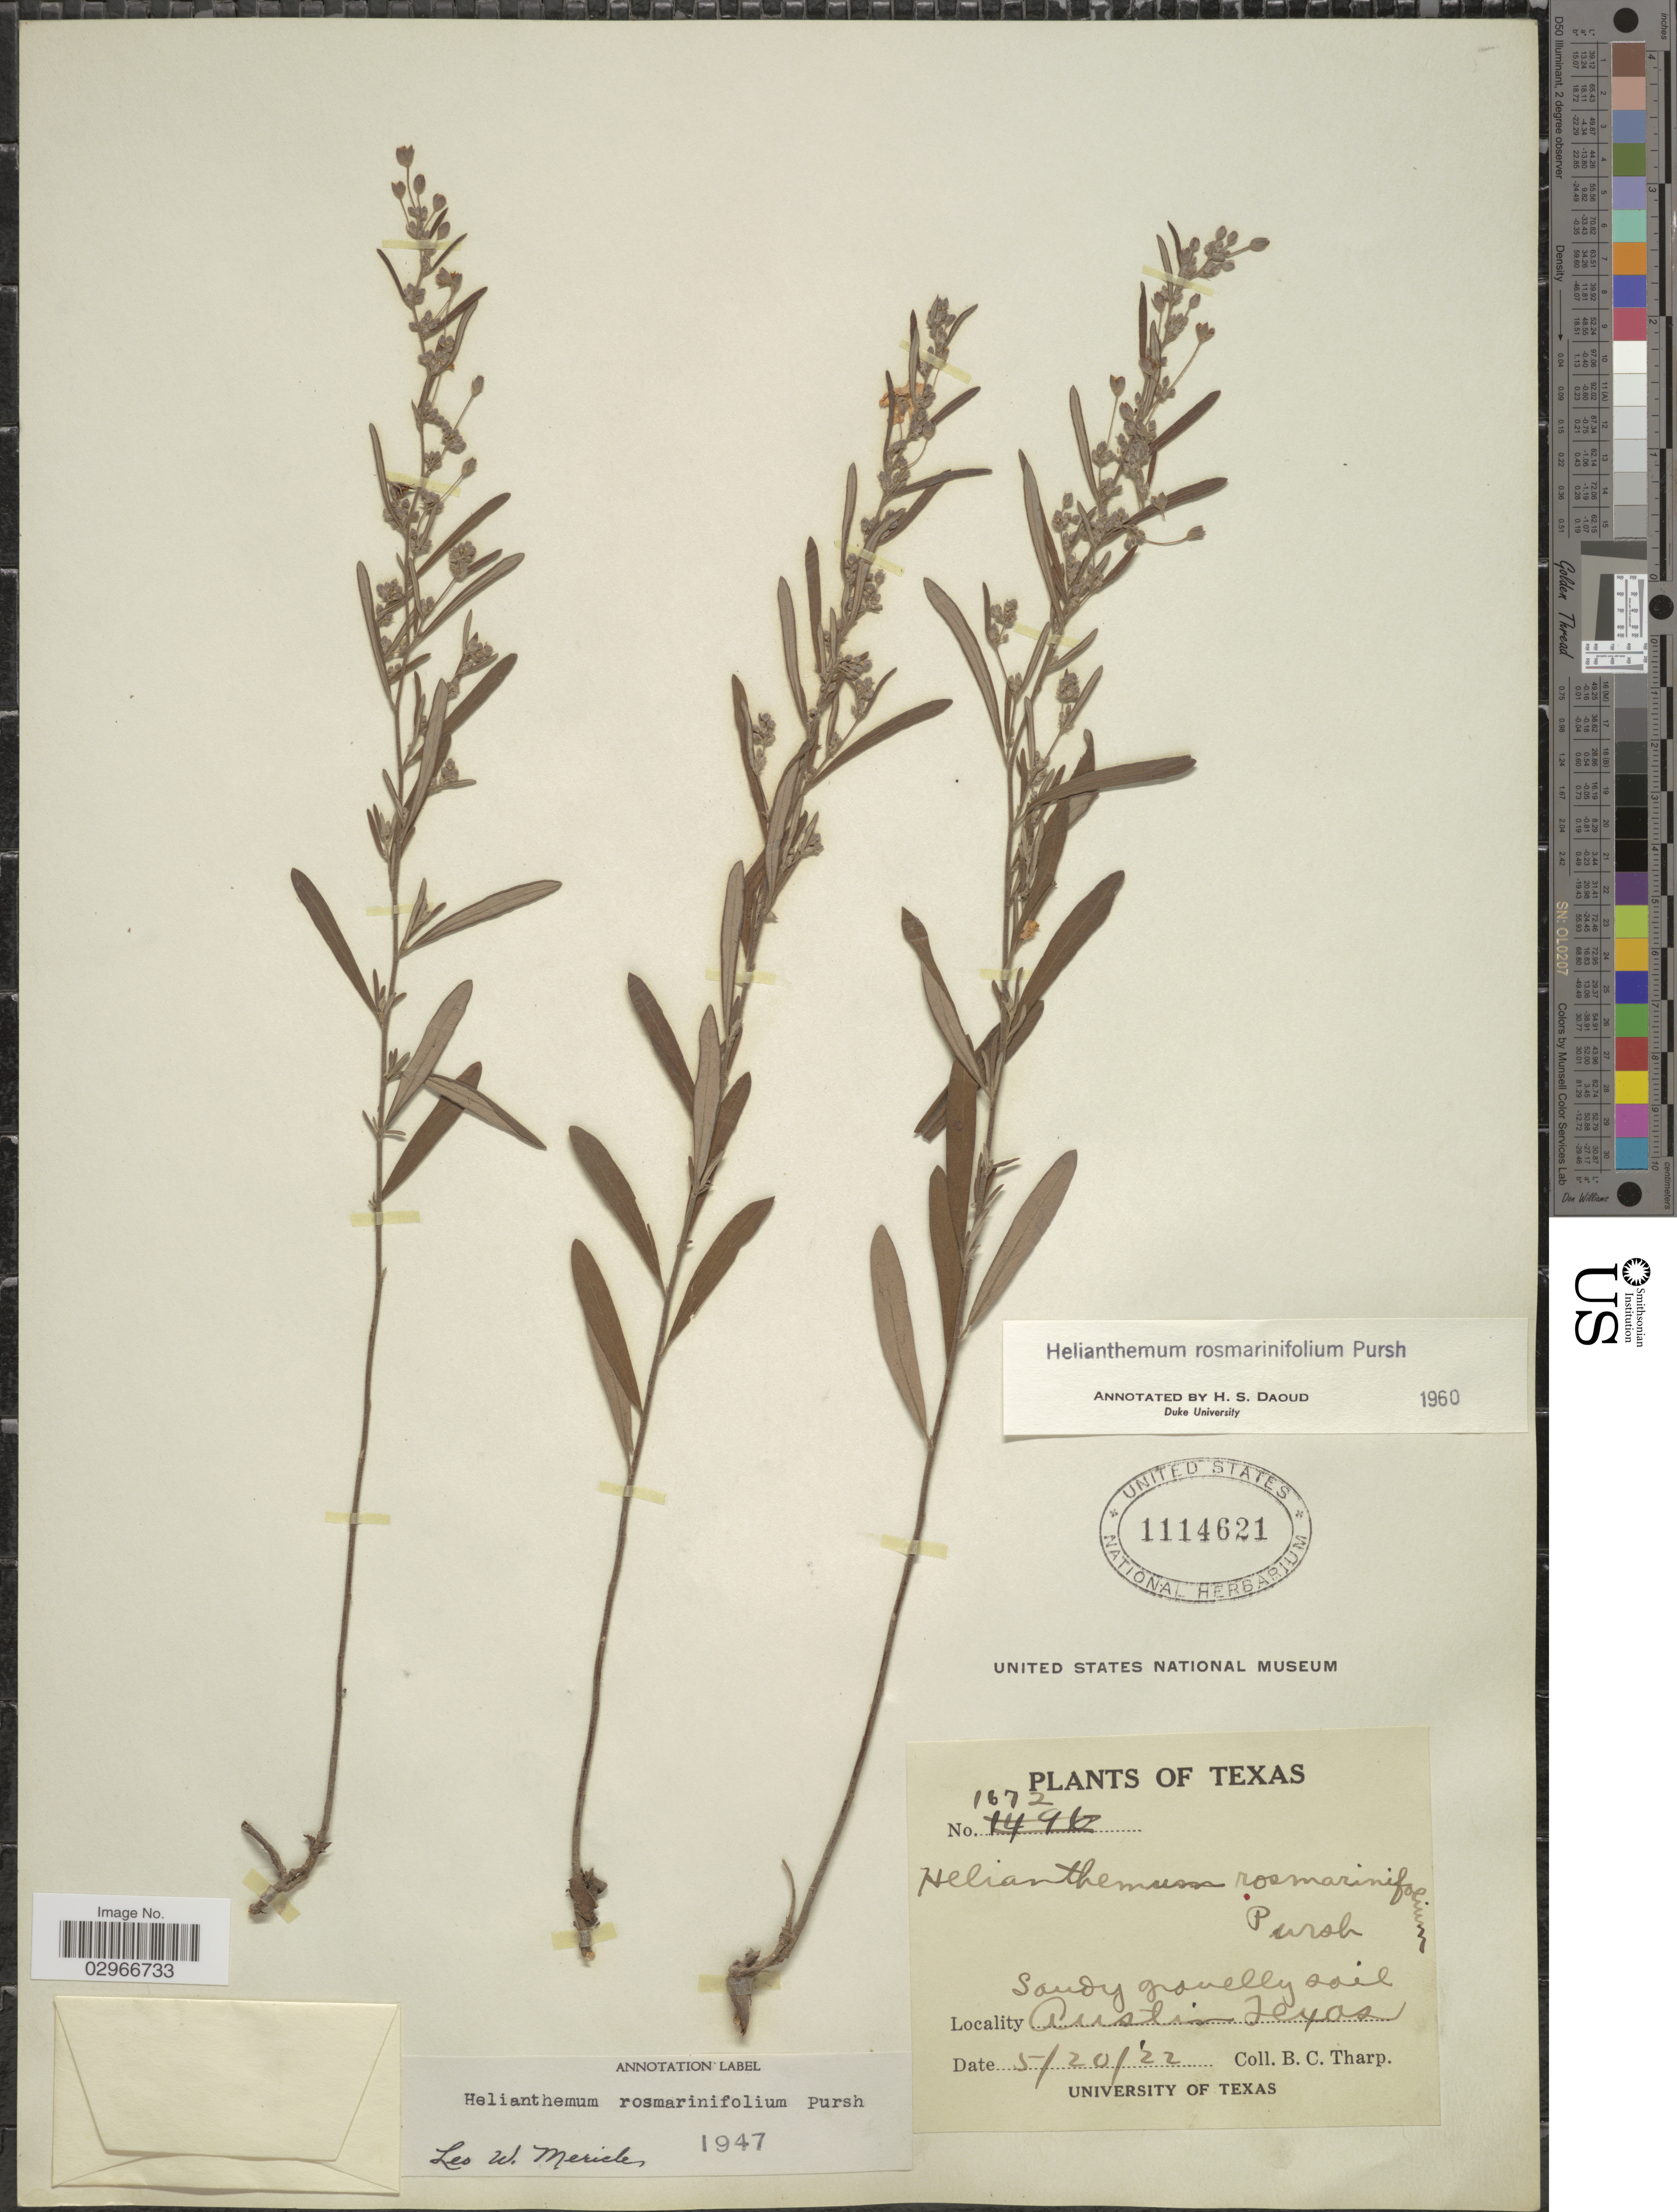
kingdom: Plantae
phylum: Tracheophyta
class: Magnoliopsida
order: Malvales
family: Cistaceae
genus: Helianthemum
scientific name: Helianthemum rosmarinifolium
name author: Pursh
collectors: B. C. Tharp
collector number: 1672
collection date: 1922-05-20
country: United States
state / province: Texas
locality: Austin.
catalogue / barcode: US 1114621